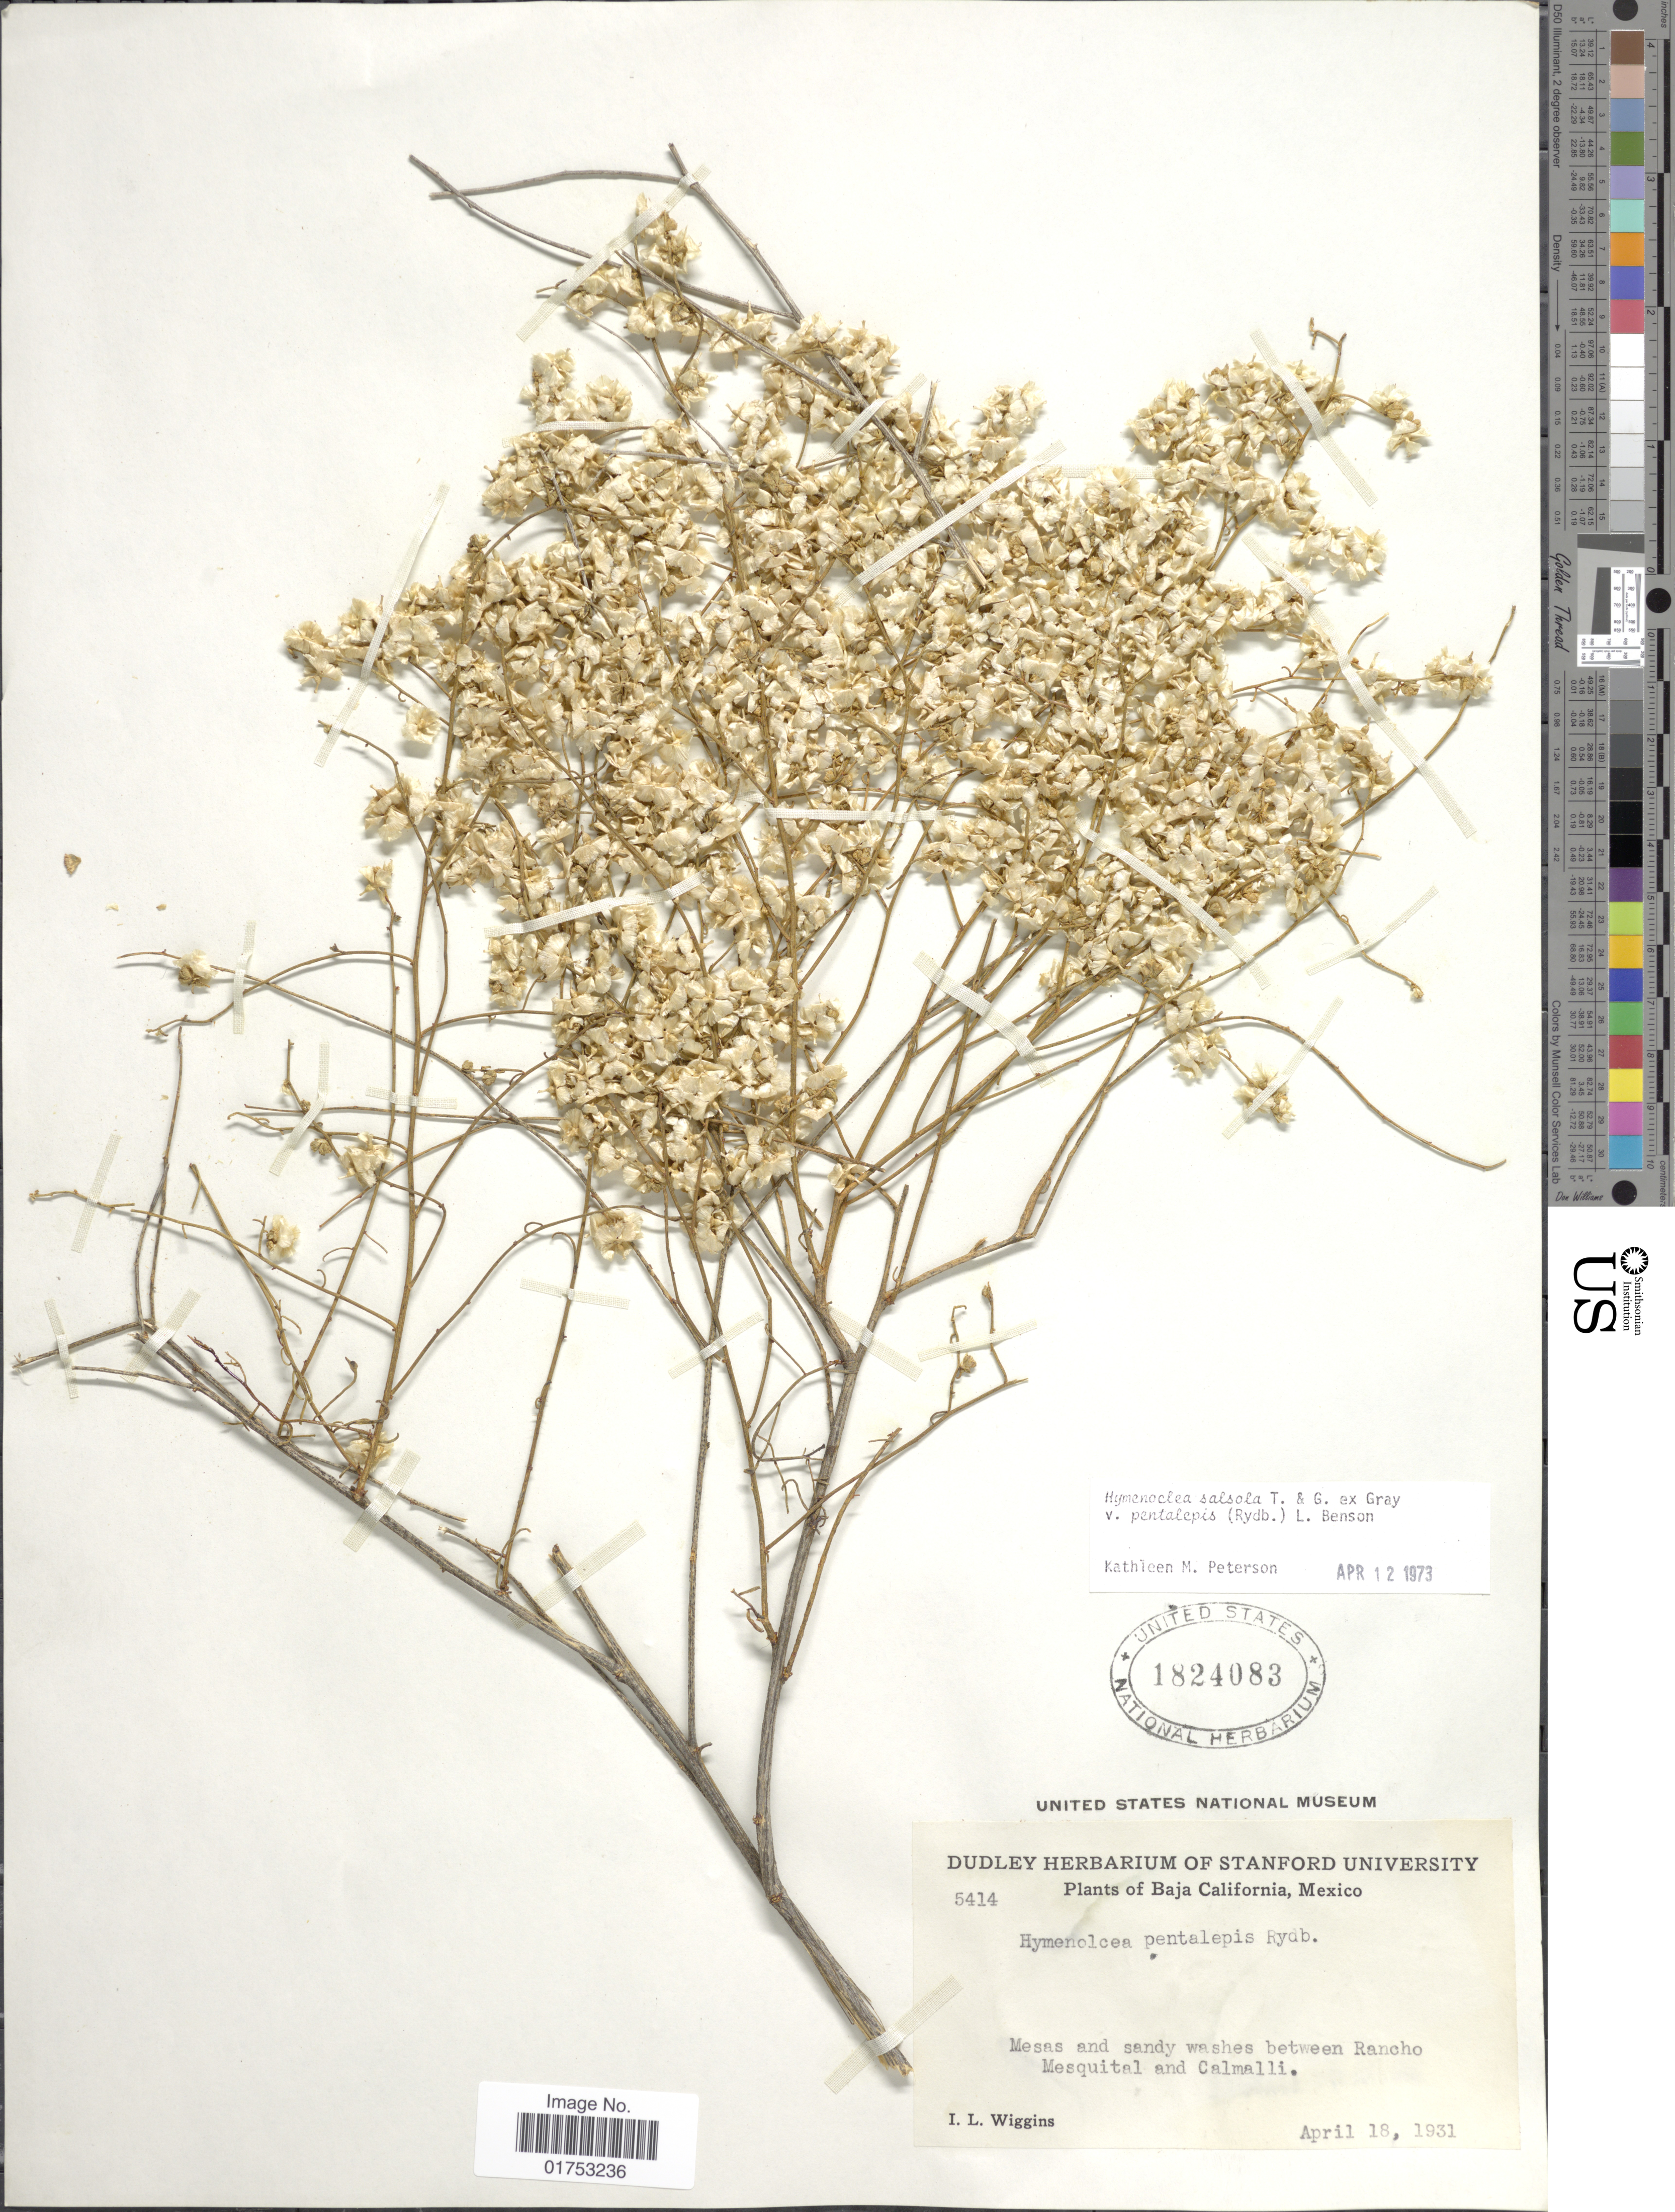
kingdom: Plantae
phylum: Tracheophyta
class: Magnoliopsida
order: Asterales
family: Asteraceae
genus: Hymenoclea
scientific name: Hymenoclea pentalepis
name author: Torr.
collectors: I. L. Wiggins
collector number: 5414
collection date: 1931-04-18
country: Mexico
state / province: Baja California Norte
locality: Between Rancho Mesquital and Calmalli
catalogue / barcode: US 1824083